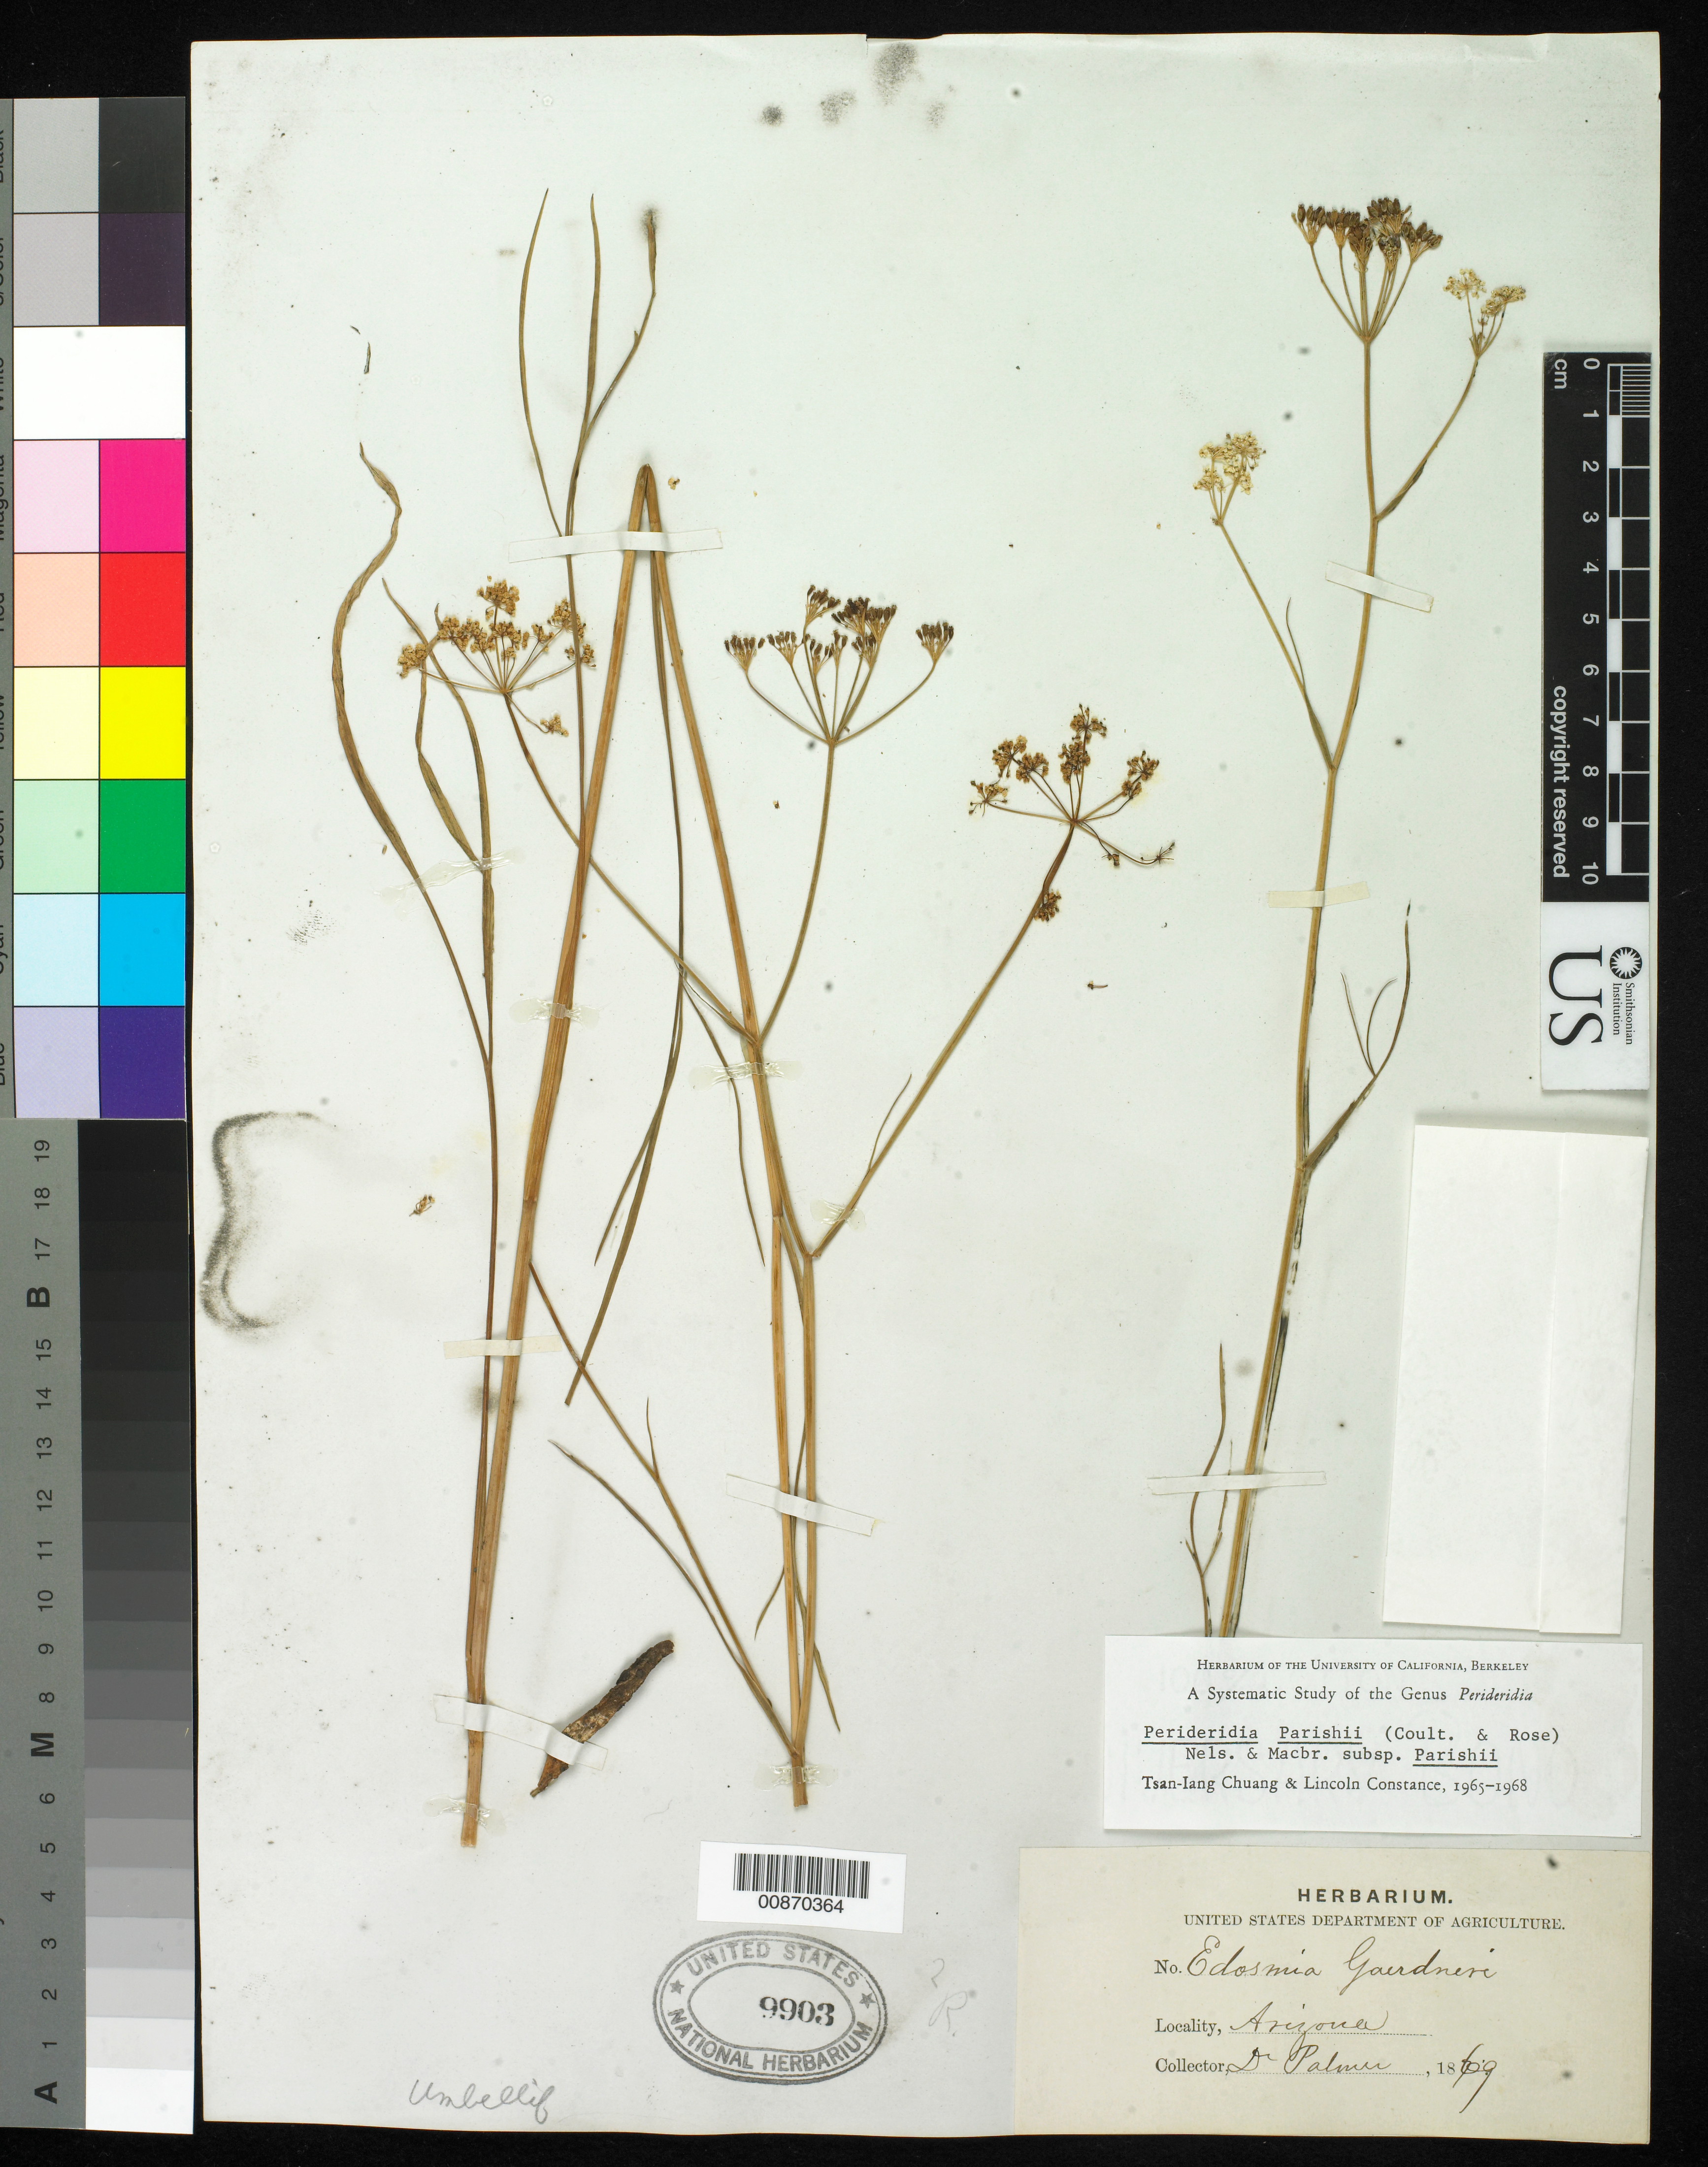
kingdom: Plantae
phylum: Tracheophyta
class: Magnoliopsida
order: Apiales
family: Apiaceae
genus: Perideridia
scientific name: Perideridia parishii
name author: (J.M. Coult. & Rose) A. Nelson & J.F. Macbr.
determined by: Chuang, T. I.; Constance, L.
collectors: E. Palmer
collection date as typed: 1869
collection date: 1869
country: United States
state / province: Arizona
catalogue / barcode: US 9903